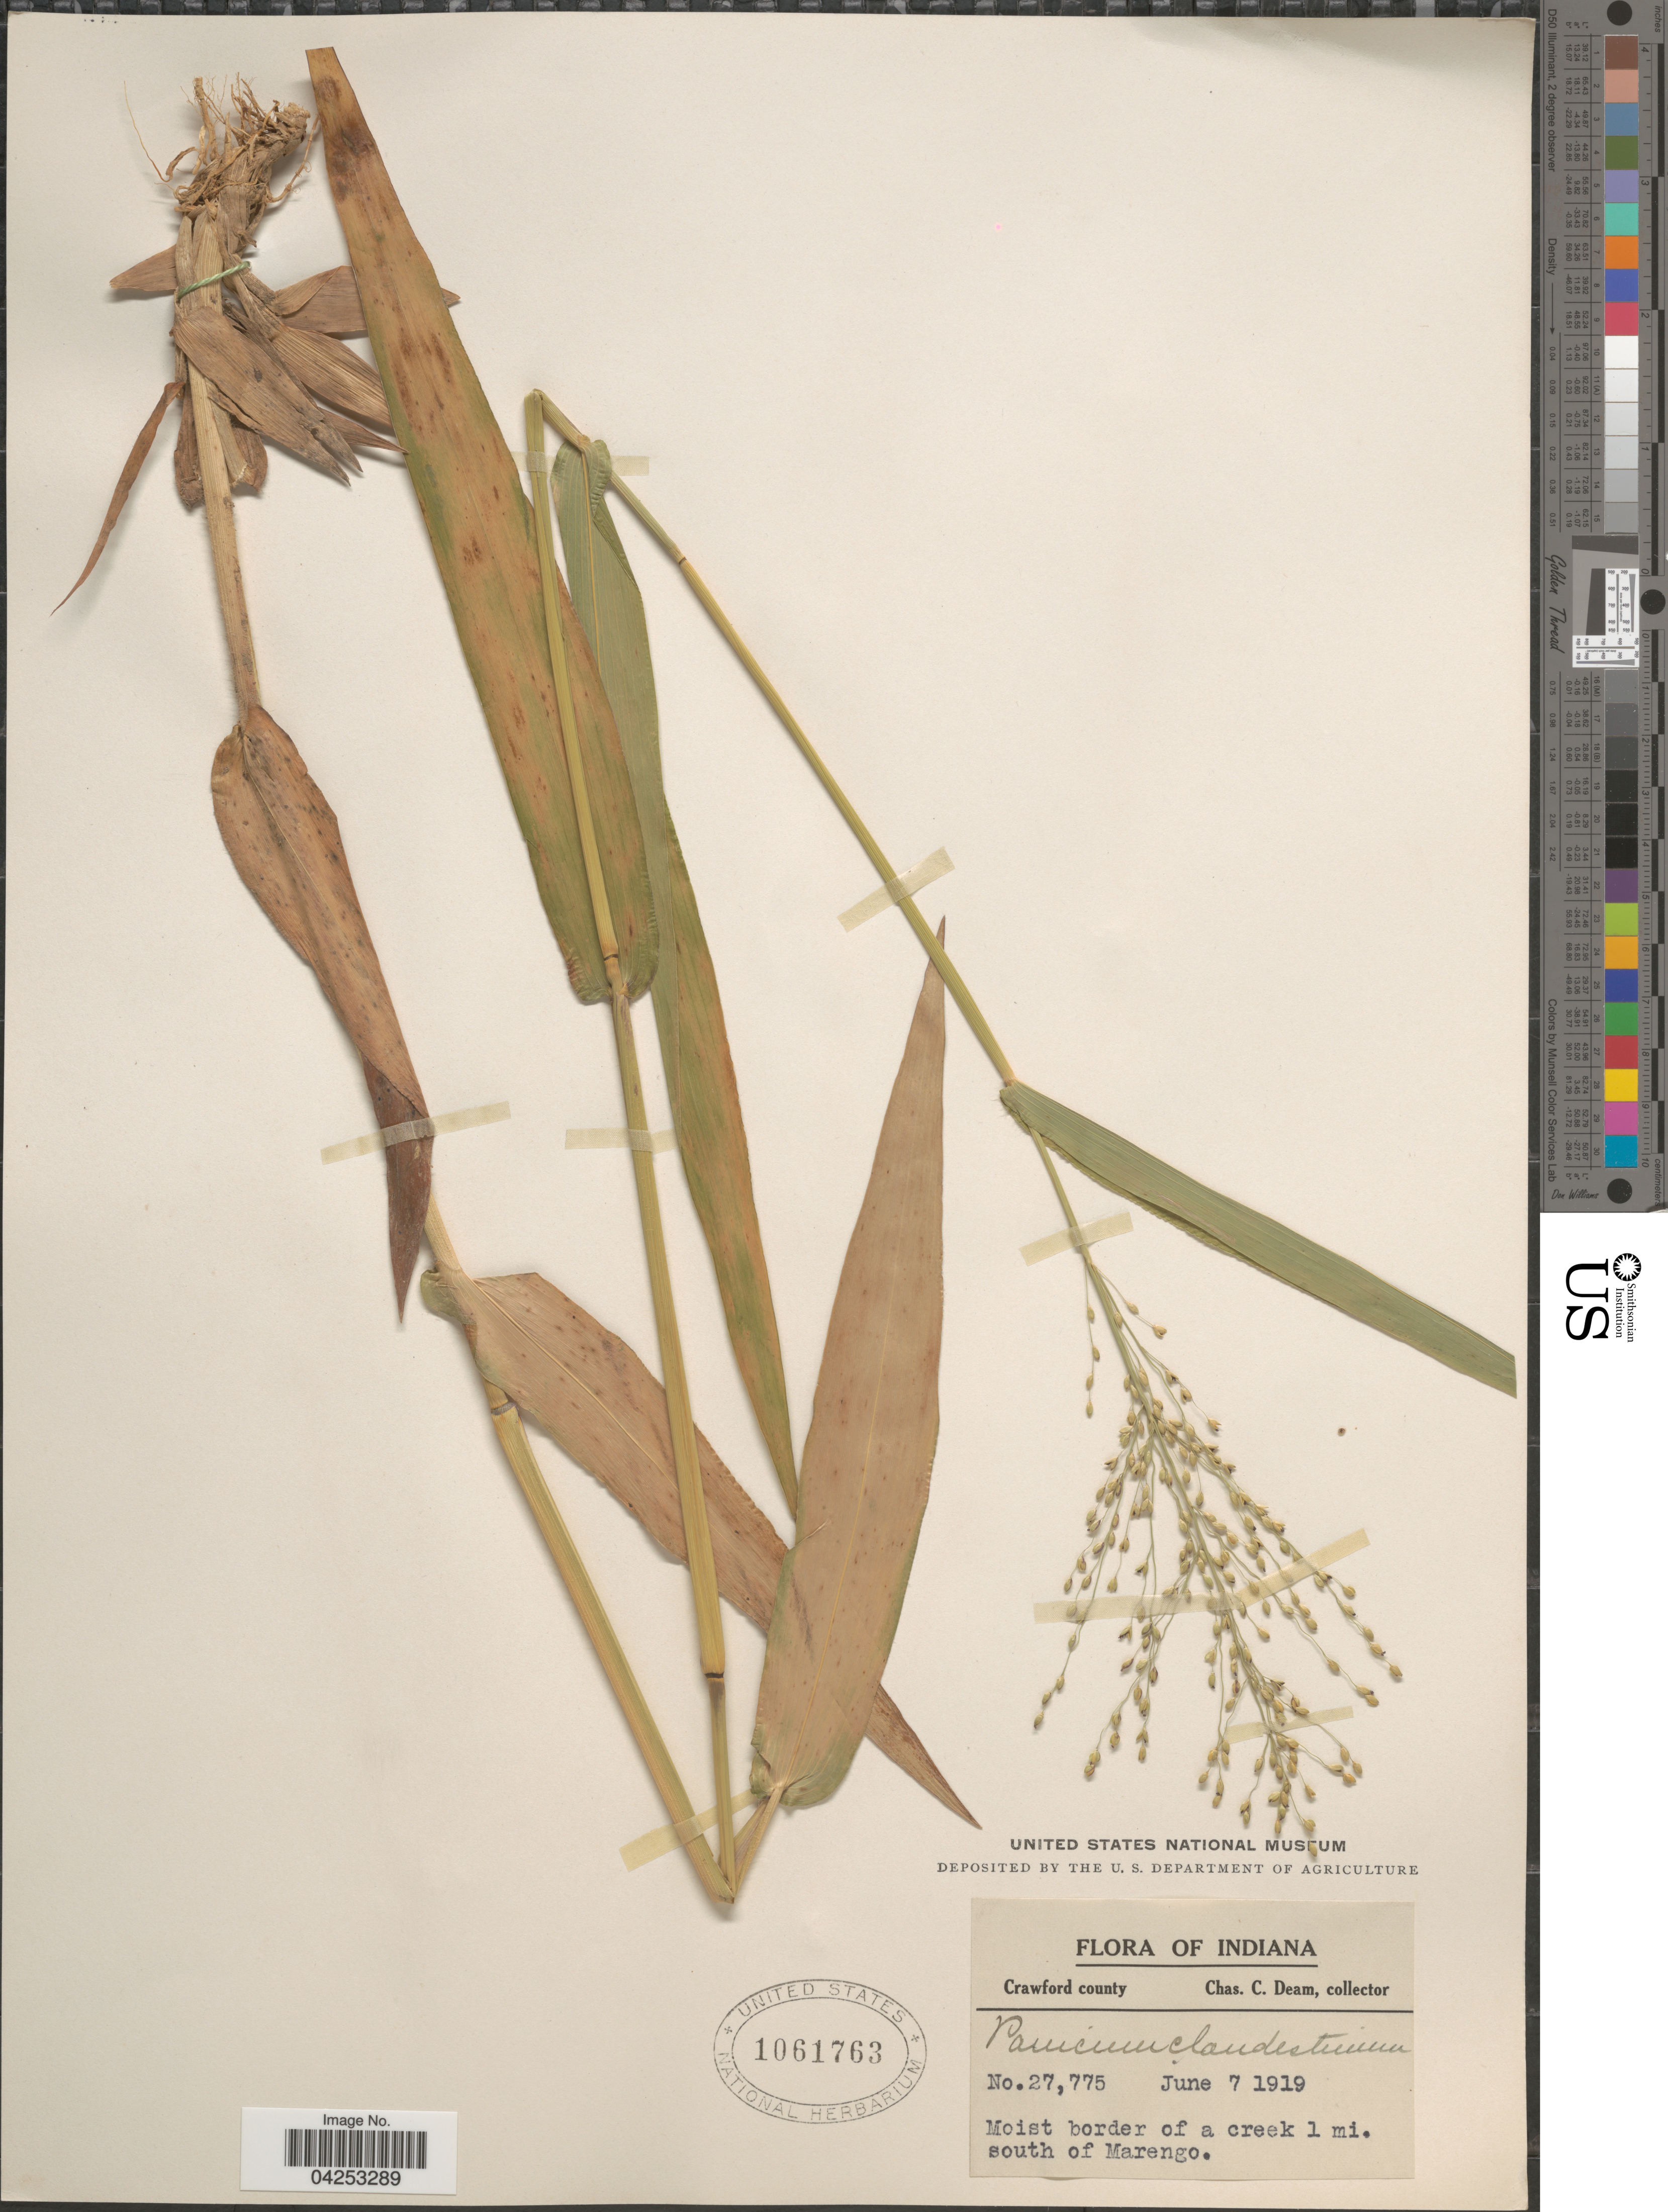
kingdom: Plantae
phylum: Tracheophyta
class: Liliopsida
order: Poales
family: Poaceae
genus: Dichanthelium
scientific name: Dichanthelium clandestinum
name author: (L.) Gould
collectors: C. C. Deam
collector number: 27775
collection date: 1919-06-07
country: United States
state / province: Indiana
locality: Crawford county. Moist border of a creek 1 mi. south of Marengo.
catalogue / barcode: US 1061763